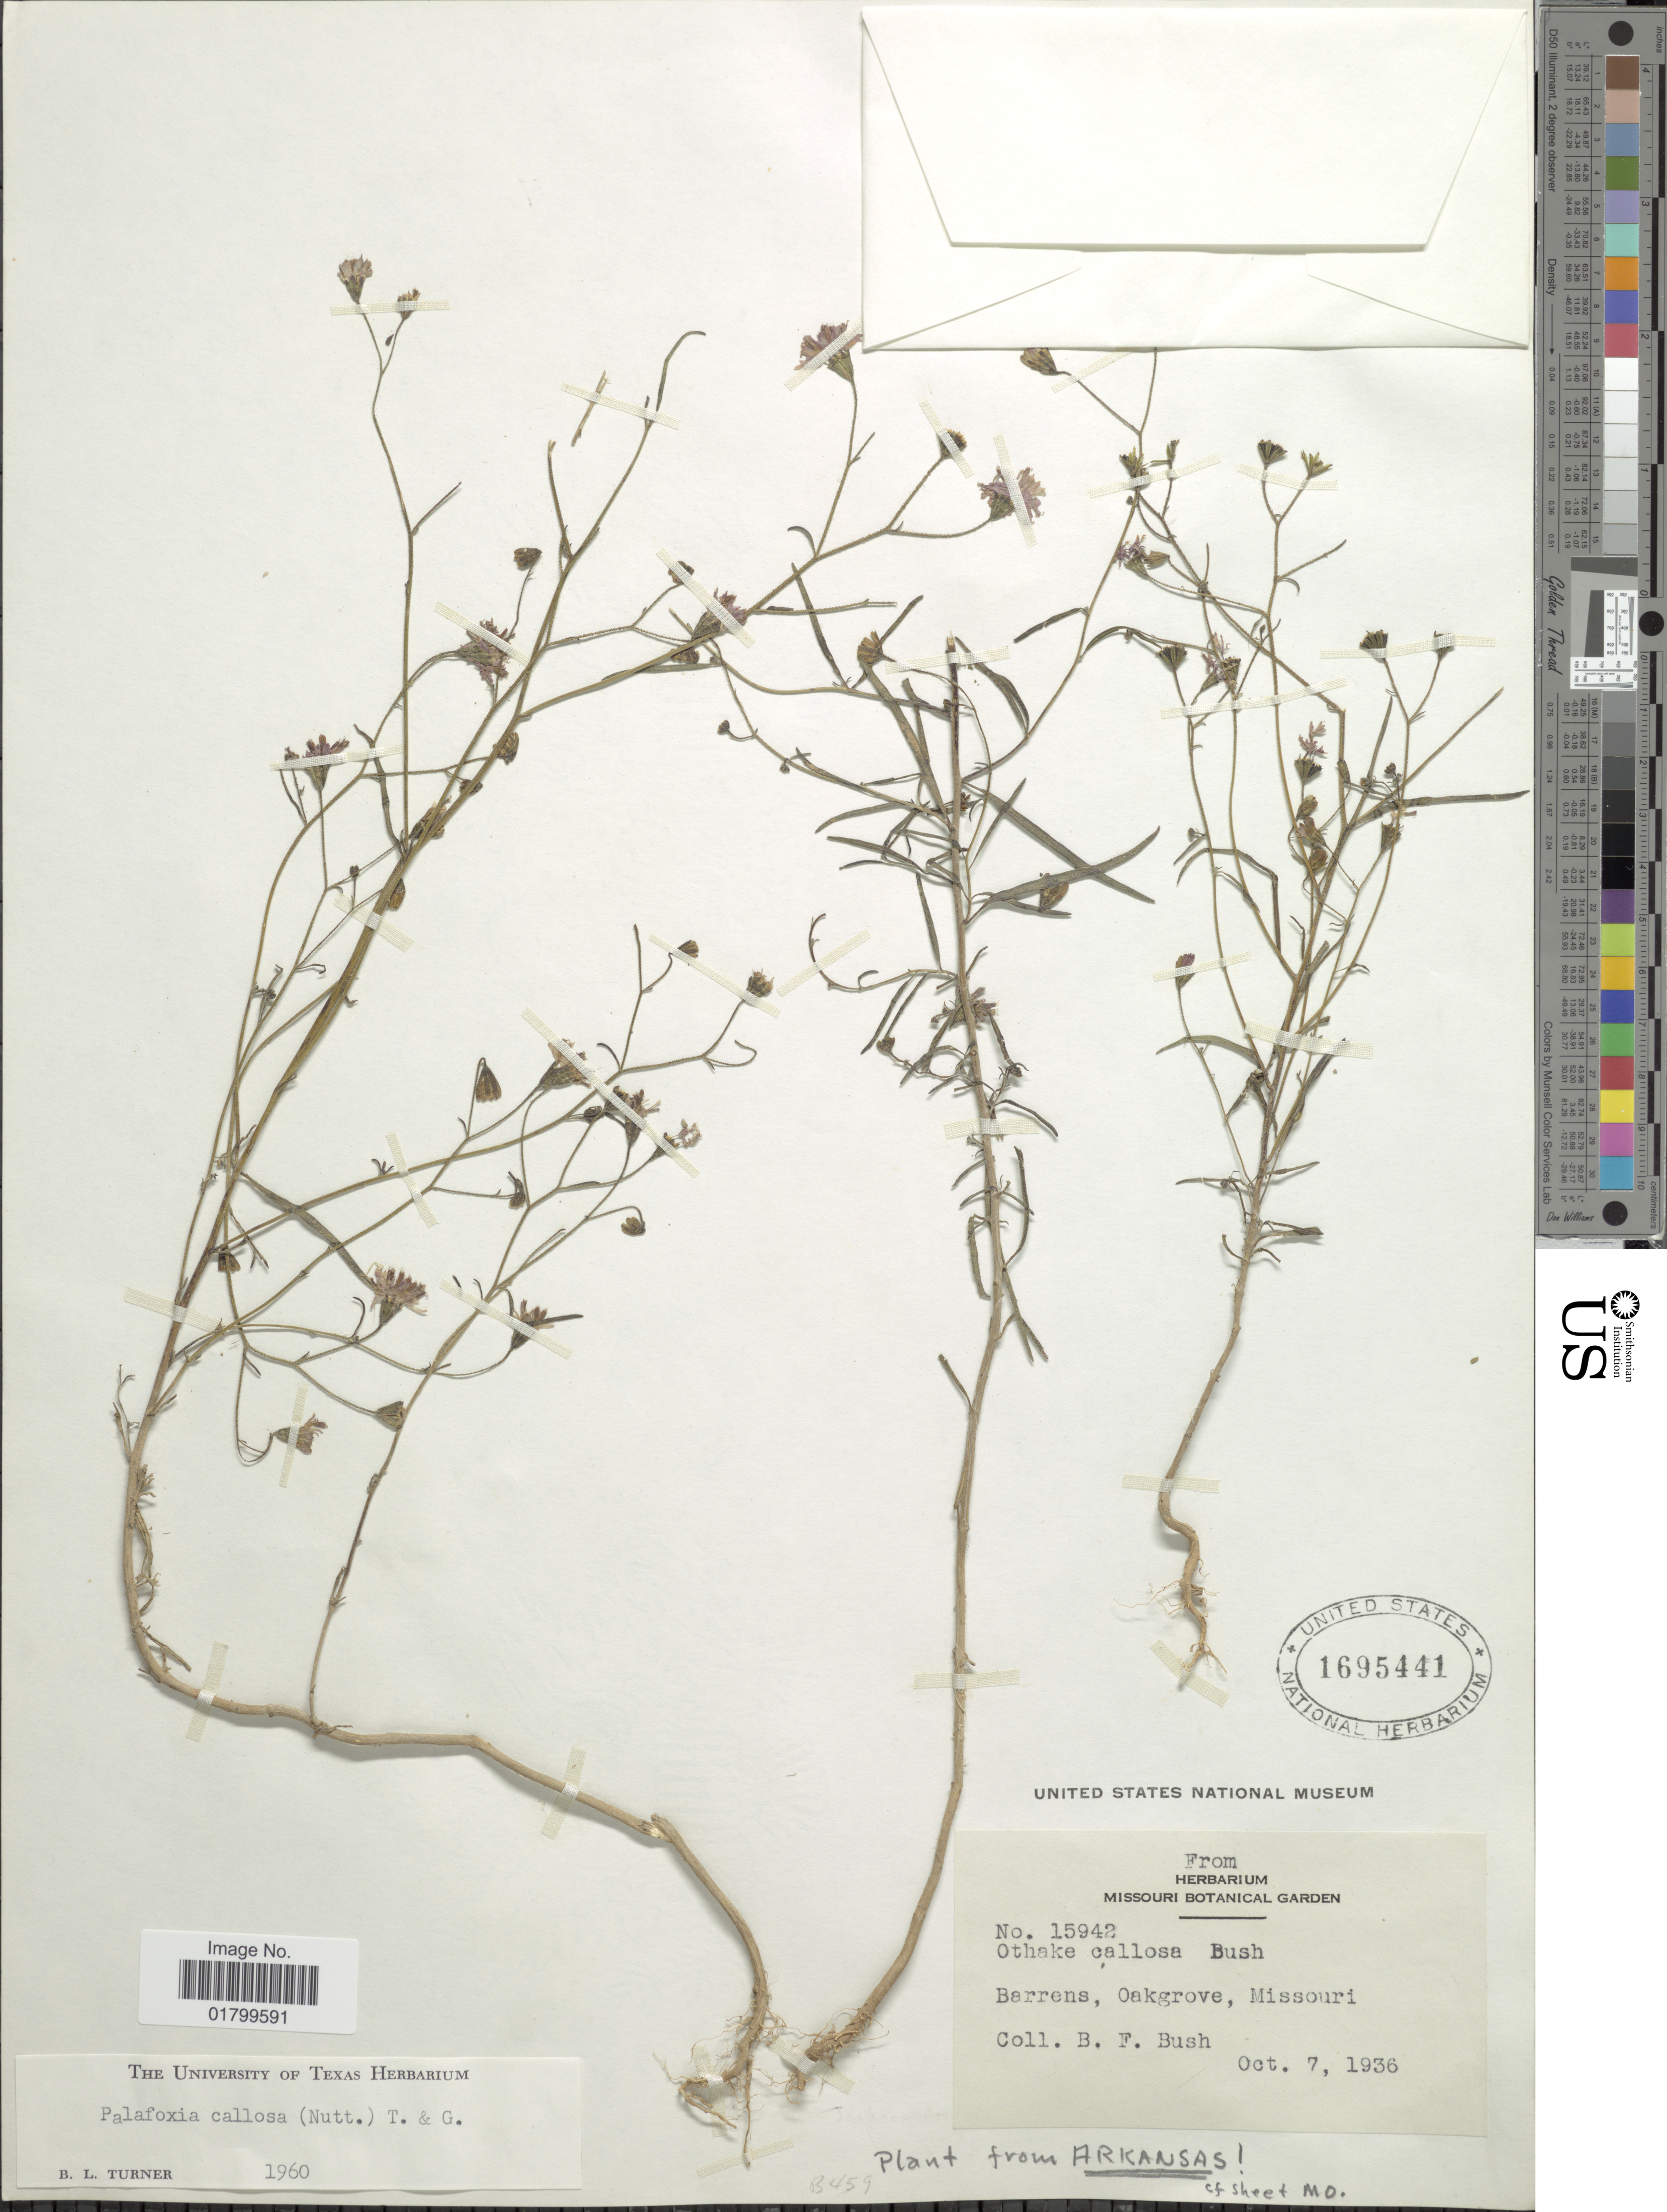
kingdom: Plantae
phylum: Tracheophyta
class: Magnoliopsida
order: Asterales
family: Asteraceae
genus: Palafoxia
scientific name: Palafoxia callosa var. callosa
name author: (Nutt.) Torr. & A. Gray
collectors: B. F. Bush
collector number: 15942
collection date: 1936-10-07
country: United States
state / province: Missouri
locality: Barrens, Oakgrove, Missouri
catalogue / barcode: US 1695441